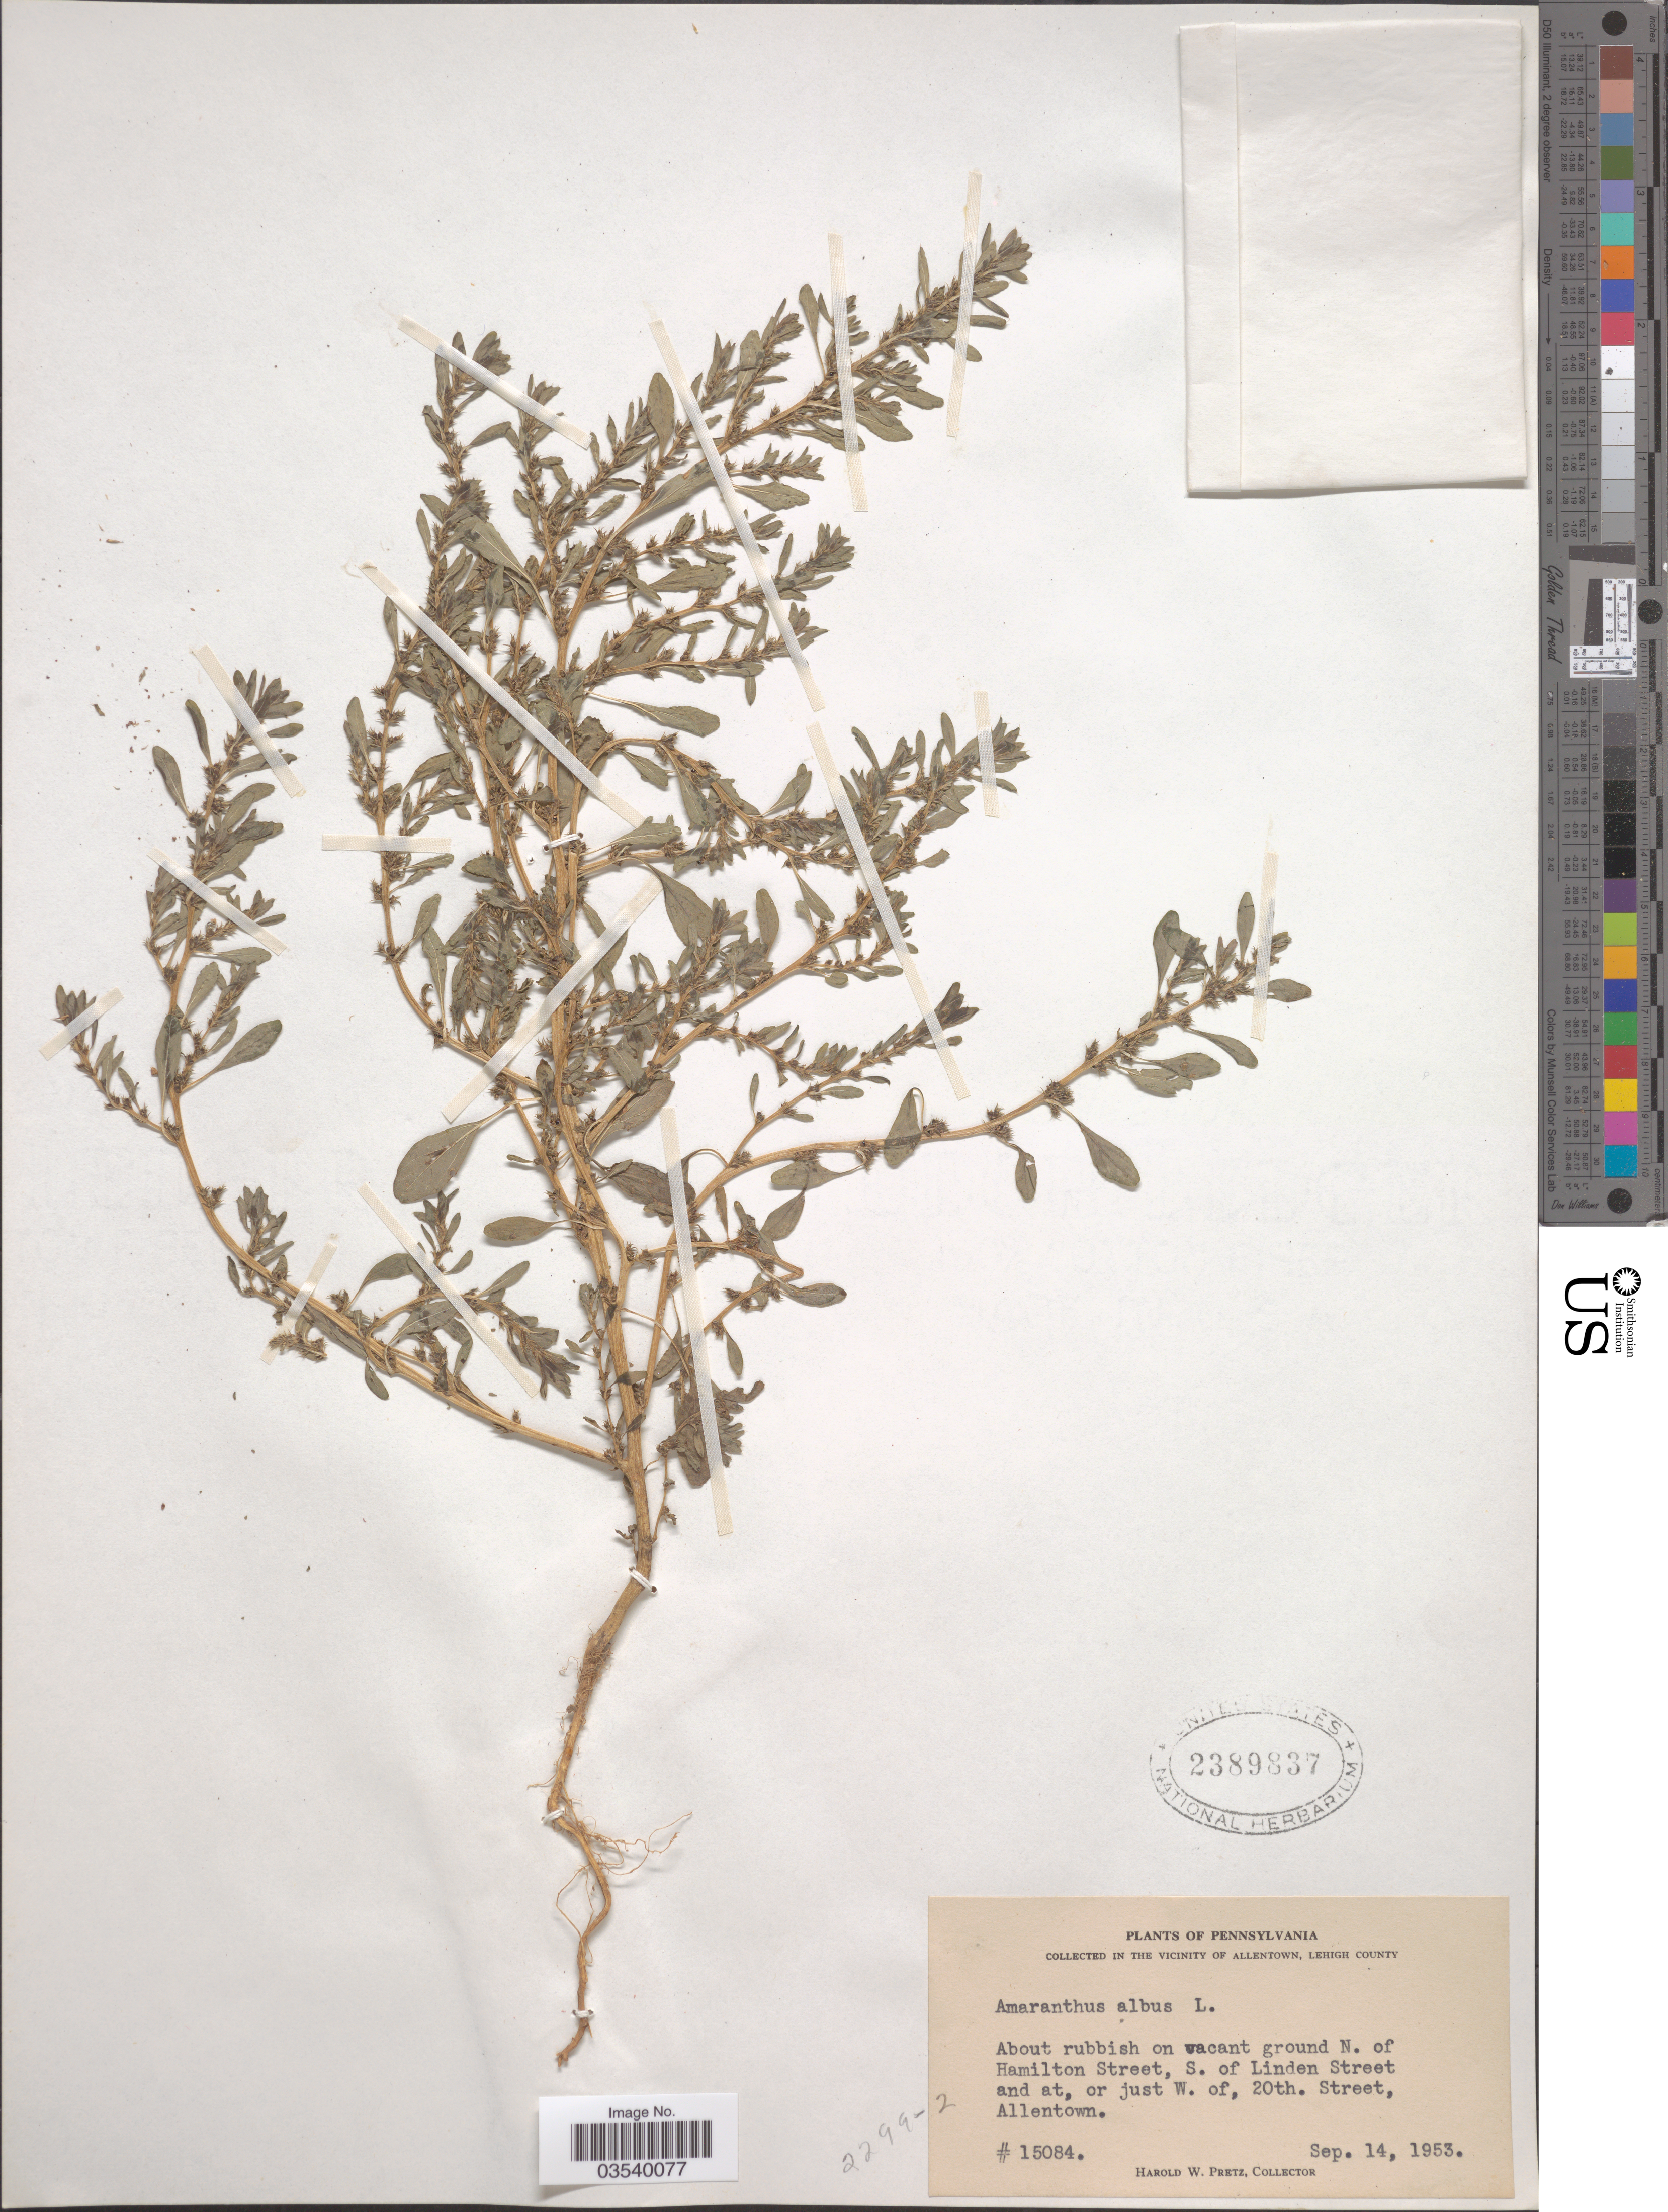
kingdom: Plantae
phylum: Tracheophyta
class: Magnoliopsida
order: Caryophyllales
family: Amaranthaceae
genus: Amaranthus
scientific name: Amaranthus albus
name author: L.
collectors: H. W. Pretz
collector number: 15084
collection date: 1953-09-14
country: United States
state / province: Pennsylvania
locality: In the vicinity of Allentown, Lehigh County. Ground N. of Hamilton Street, S. of Linden Street and at, or just W. of, 20th. Street, Allentown.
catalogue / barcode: US 2389837